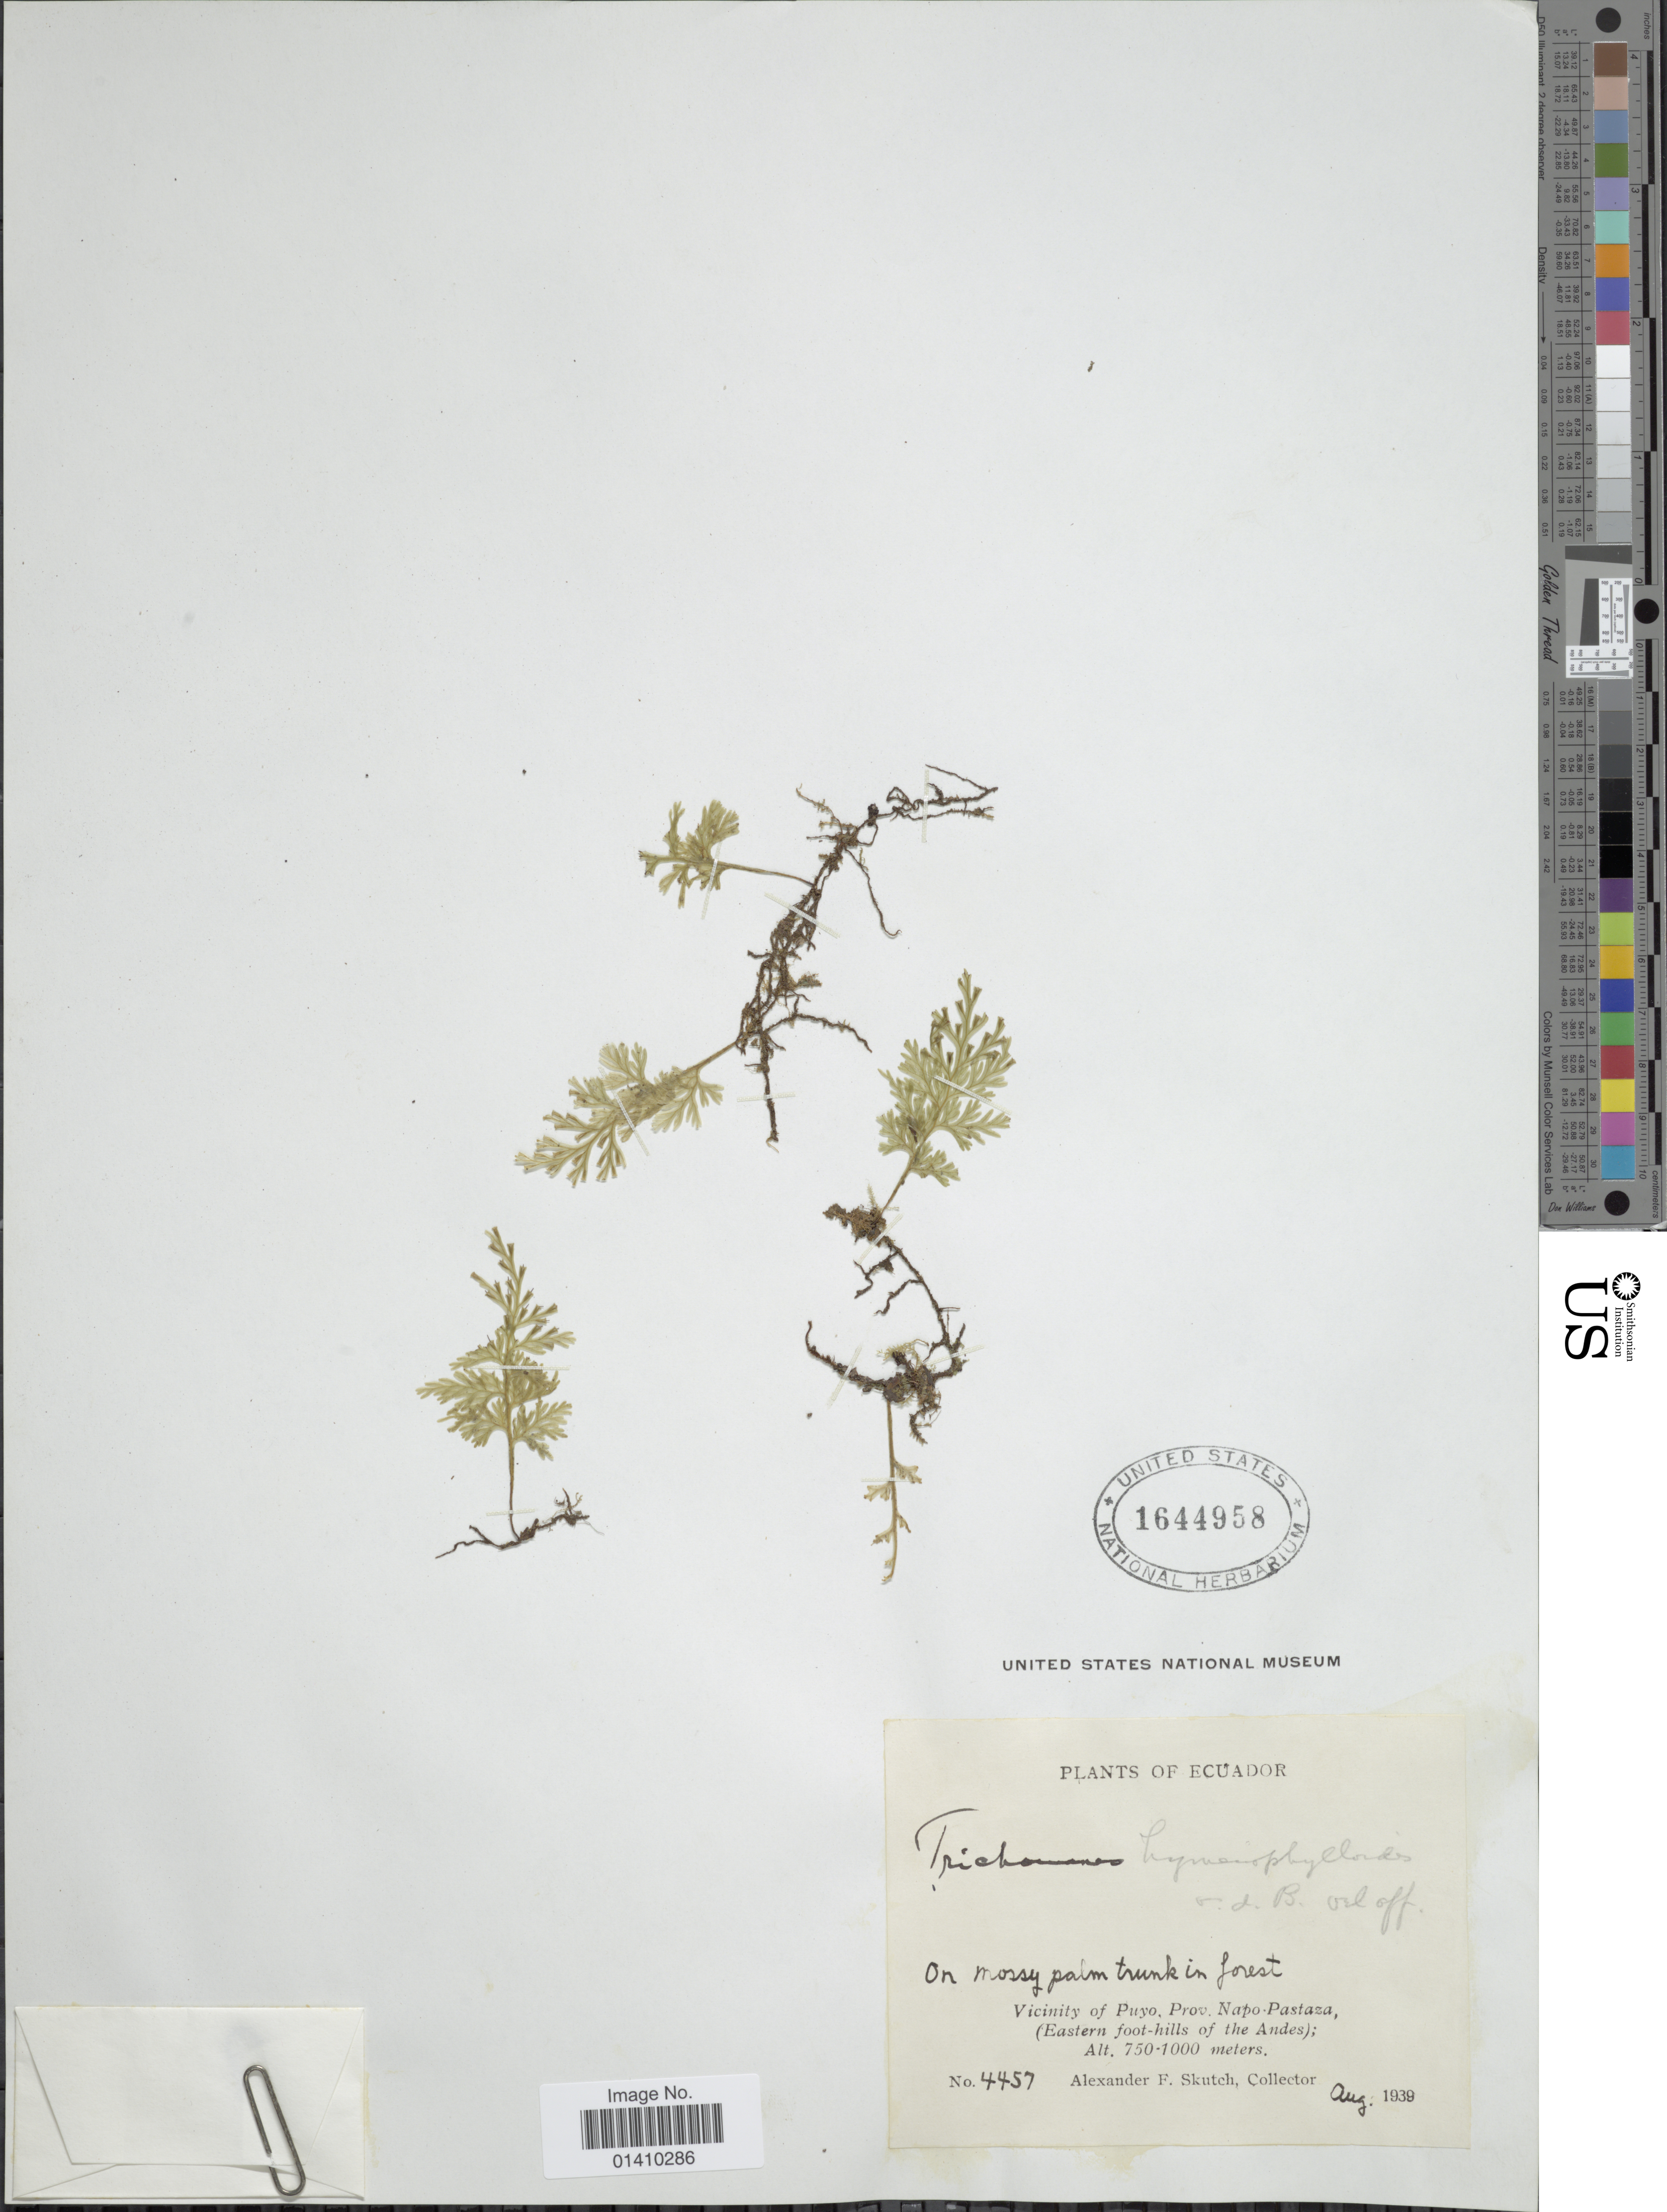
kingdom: Plantae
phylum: Tracheophyta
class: Polypodiopsida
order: Hymenophyllales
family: Hymenophyllaceae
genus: Polyphlebium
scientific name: Polyphlebium hymenophylloides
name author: (Bosch) Ebihara & Dubuisson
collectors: A. F. Skutch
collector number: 4457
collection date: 1939-08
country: Ecuador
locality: Vicinity of Puyo. Prov. Napo-Pastaza, (Eastern foot-hills of the Andes)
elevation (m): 750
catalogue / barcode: US 1644958